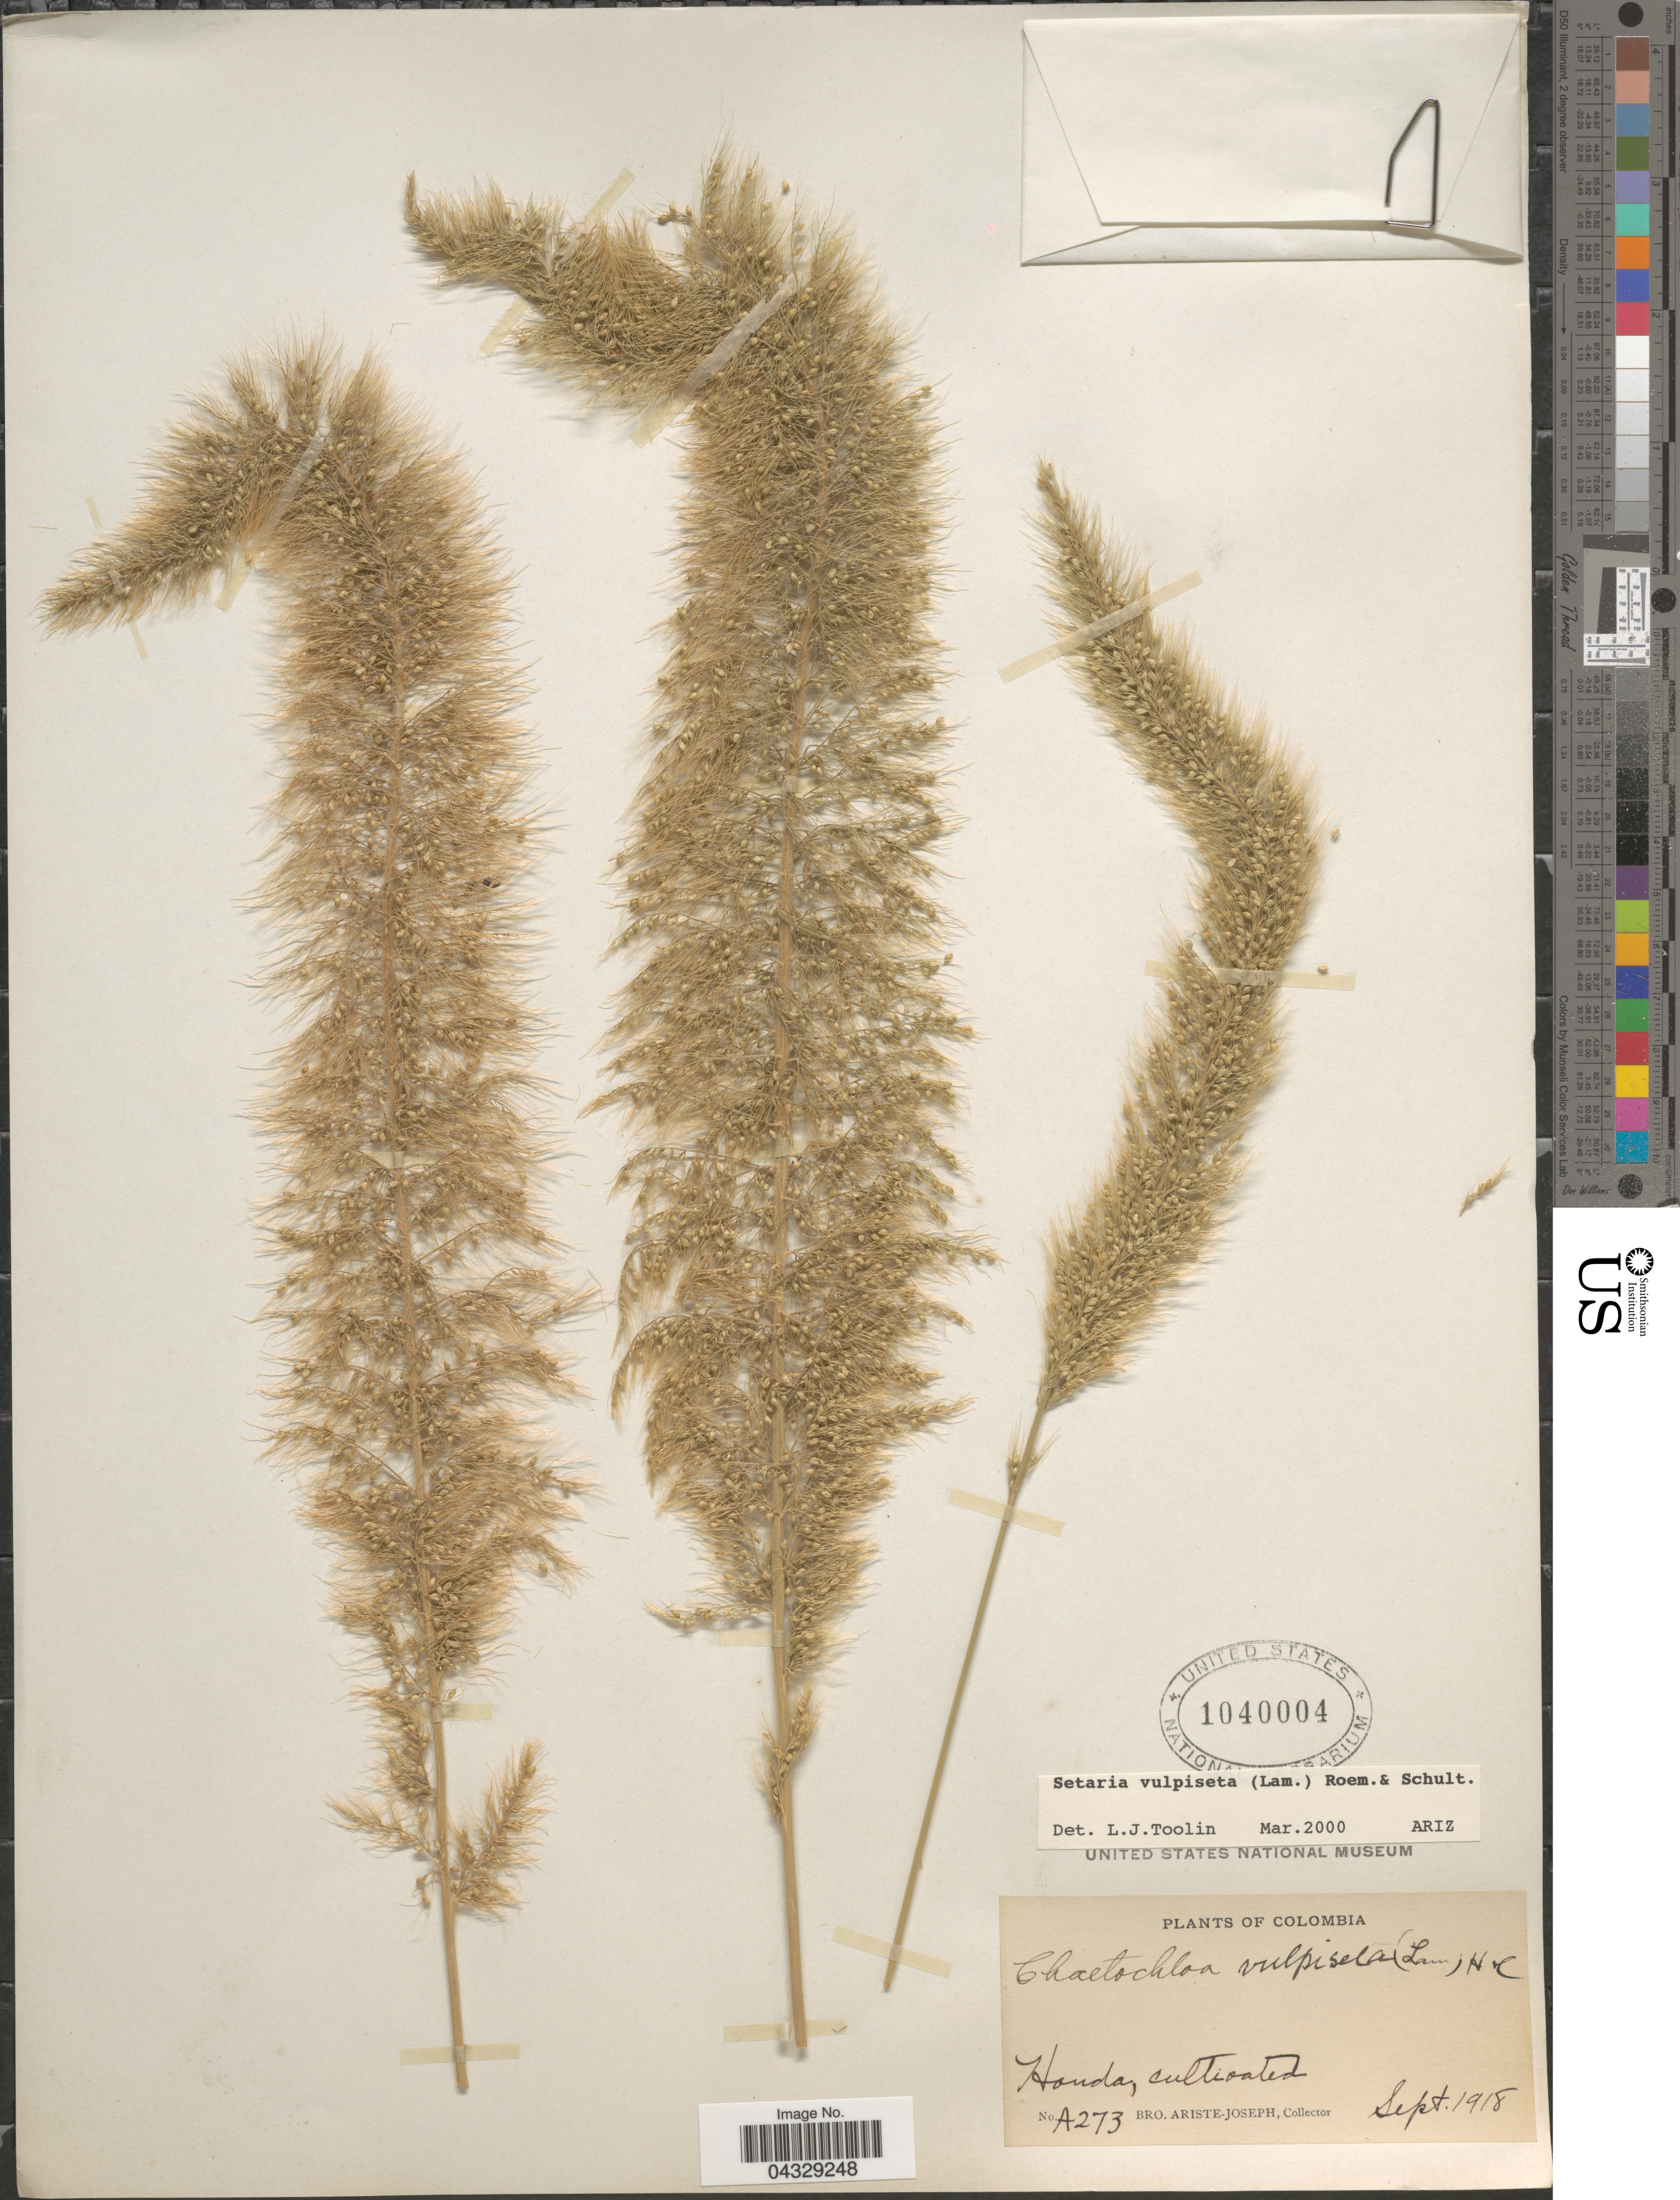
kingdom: Plantae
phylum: Tracheophyta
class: Liliopsida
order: Poales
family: Poaceae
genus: Setaria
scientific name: Setaria vulpiseta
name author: (Lam.) Roem. & Schult.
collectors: Bro. Ariste-Joseph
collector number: A273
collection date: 1918-09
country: Colombia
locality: Honda.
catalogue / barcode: US 1040004